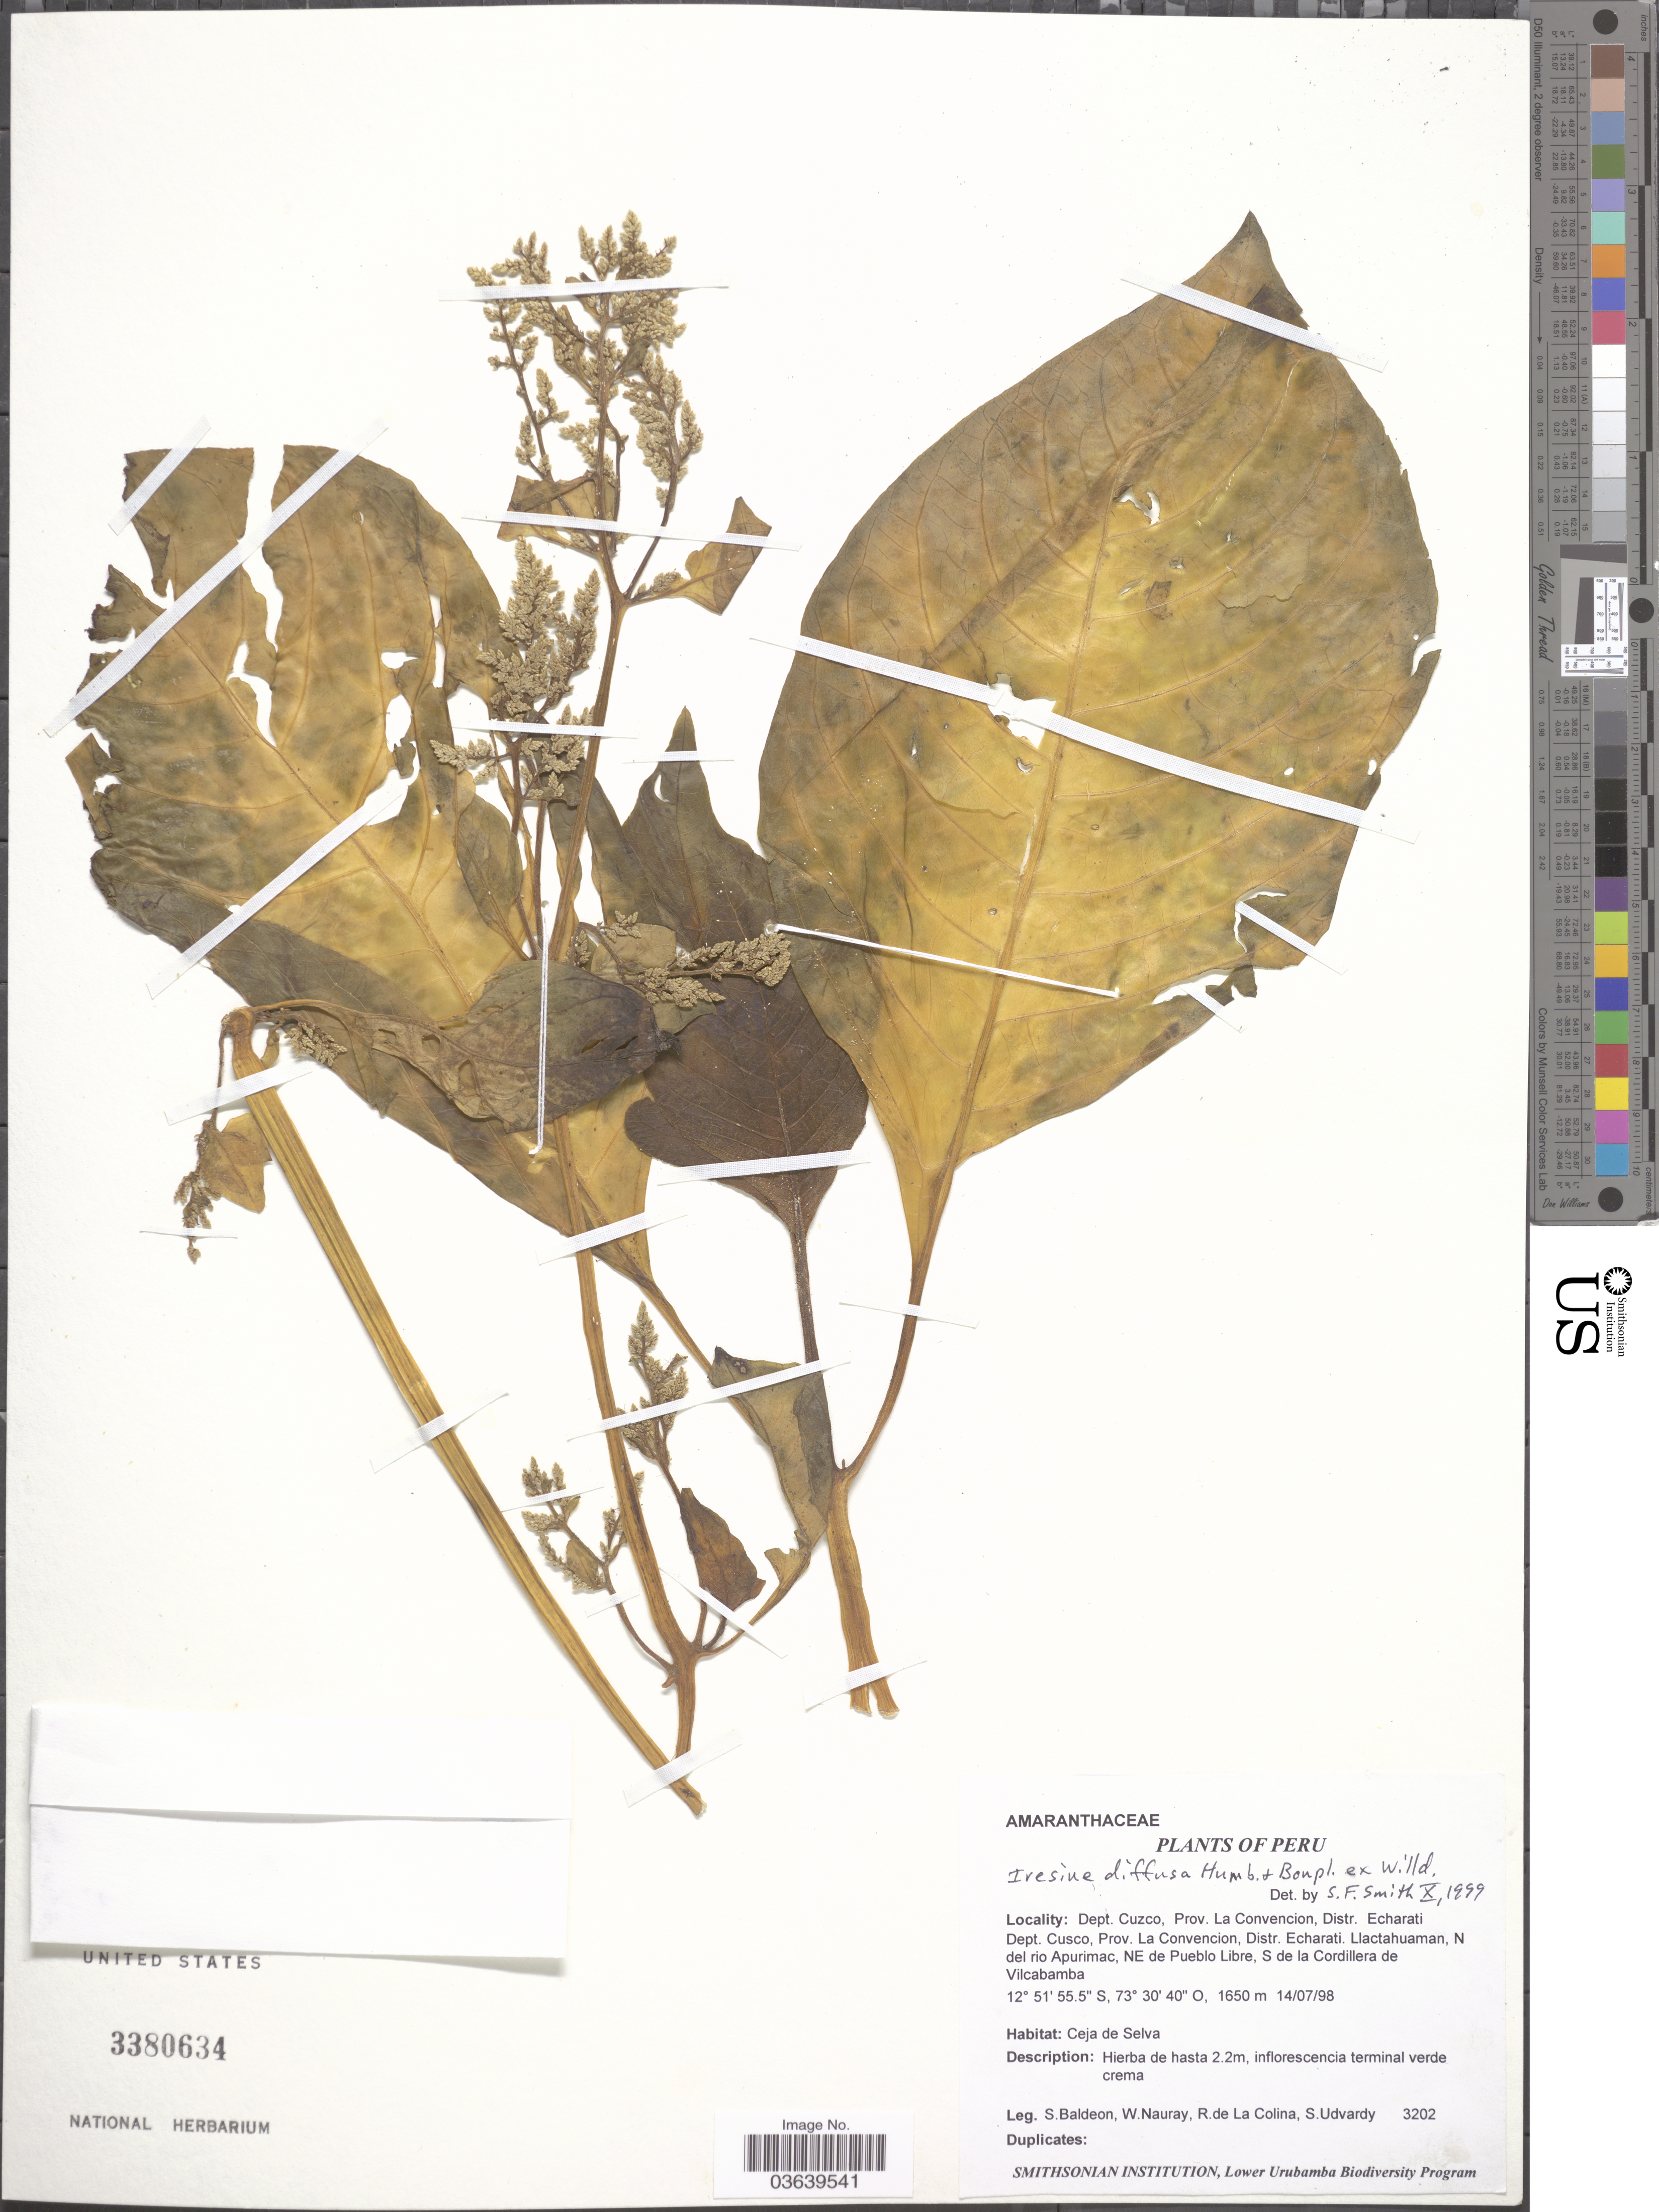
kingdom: Plantae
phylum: Tracheophyta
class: Magnoliopsida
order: Caryophyllales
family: Amaranthaceae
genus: Iresine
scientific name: Iresine celosia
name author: L.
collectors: S. Baldeon, W. Nauray, R. Colina & S. Udvardy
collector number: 3202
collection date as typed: Transcribed d/m/y: 14/7/98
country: Peru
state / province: Cusco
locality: Dept. Cuzco, Prov. La Convencion, Distr. Echarati. Dept. Cusco, Prov. La Convencion, Distr. Echarati. Llactahuaman, N del rio Apurimac, NE de Pueblo Libre, S de la Cordillera de Vilcabamba.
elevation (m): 1650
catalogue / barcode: US 3380634